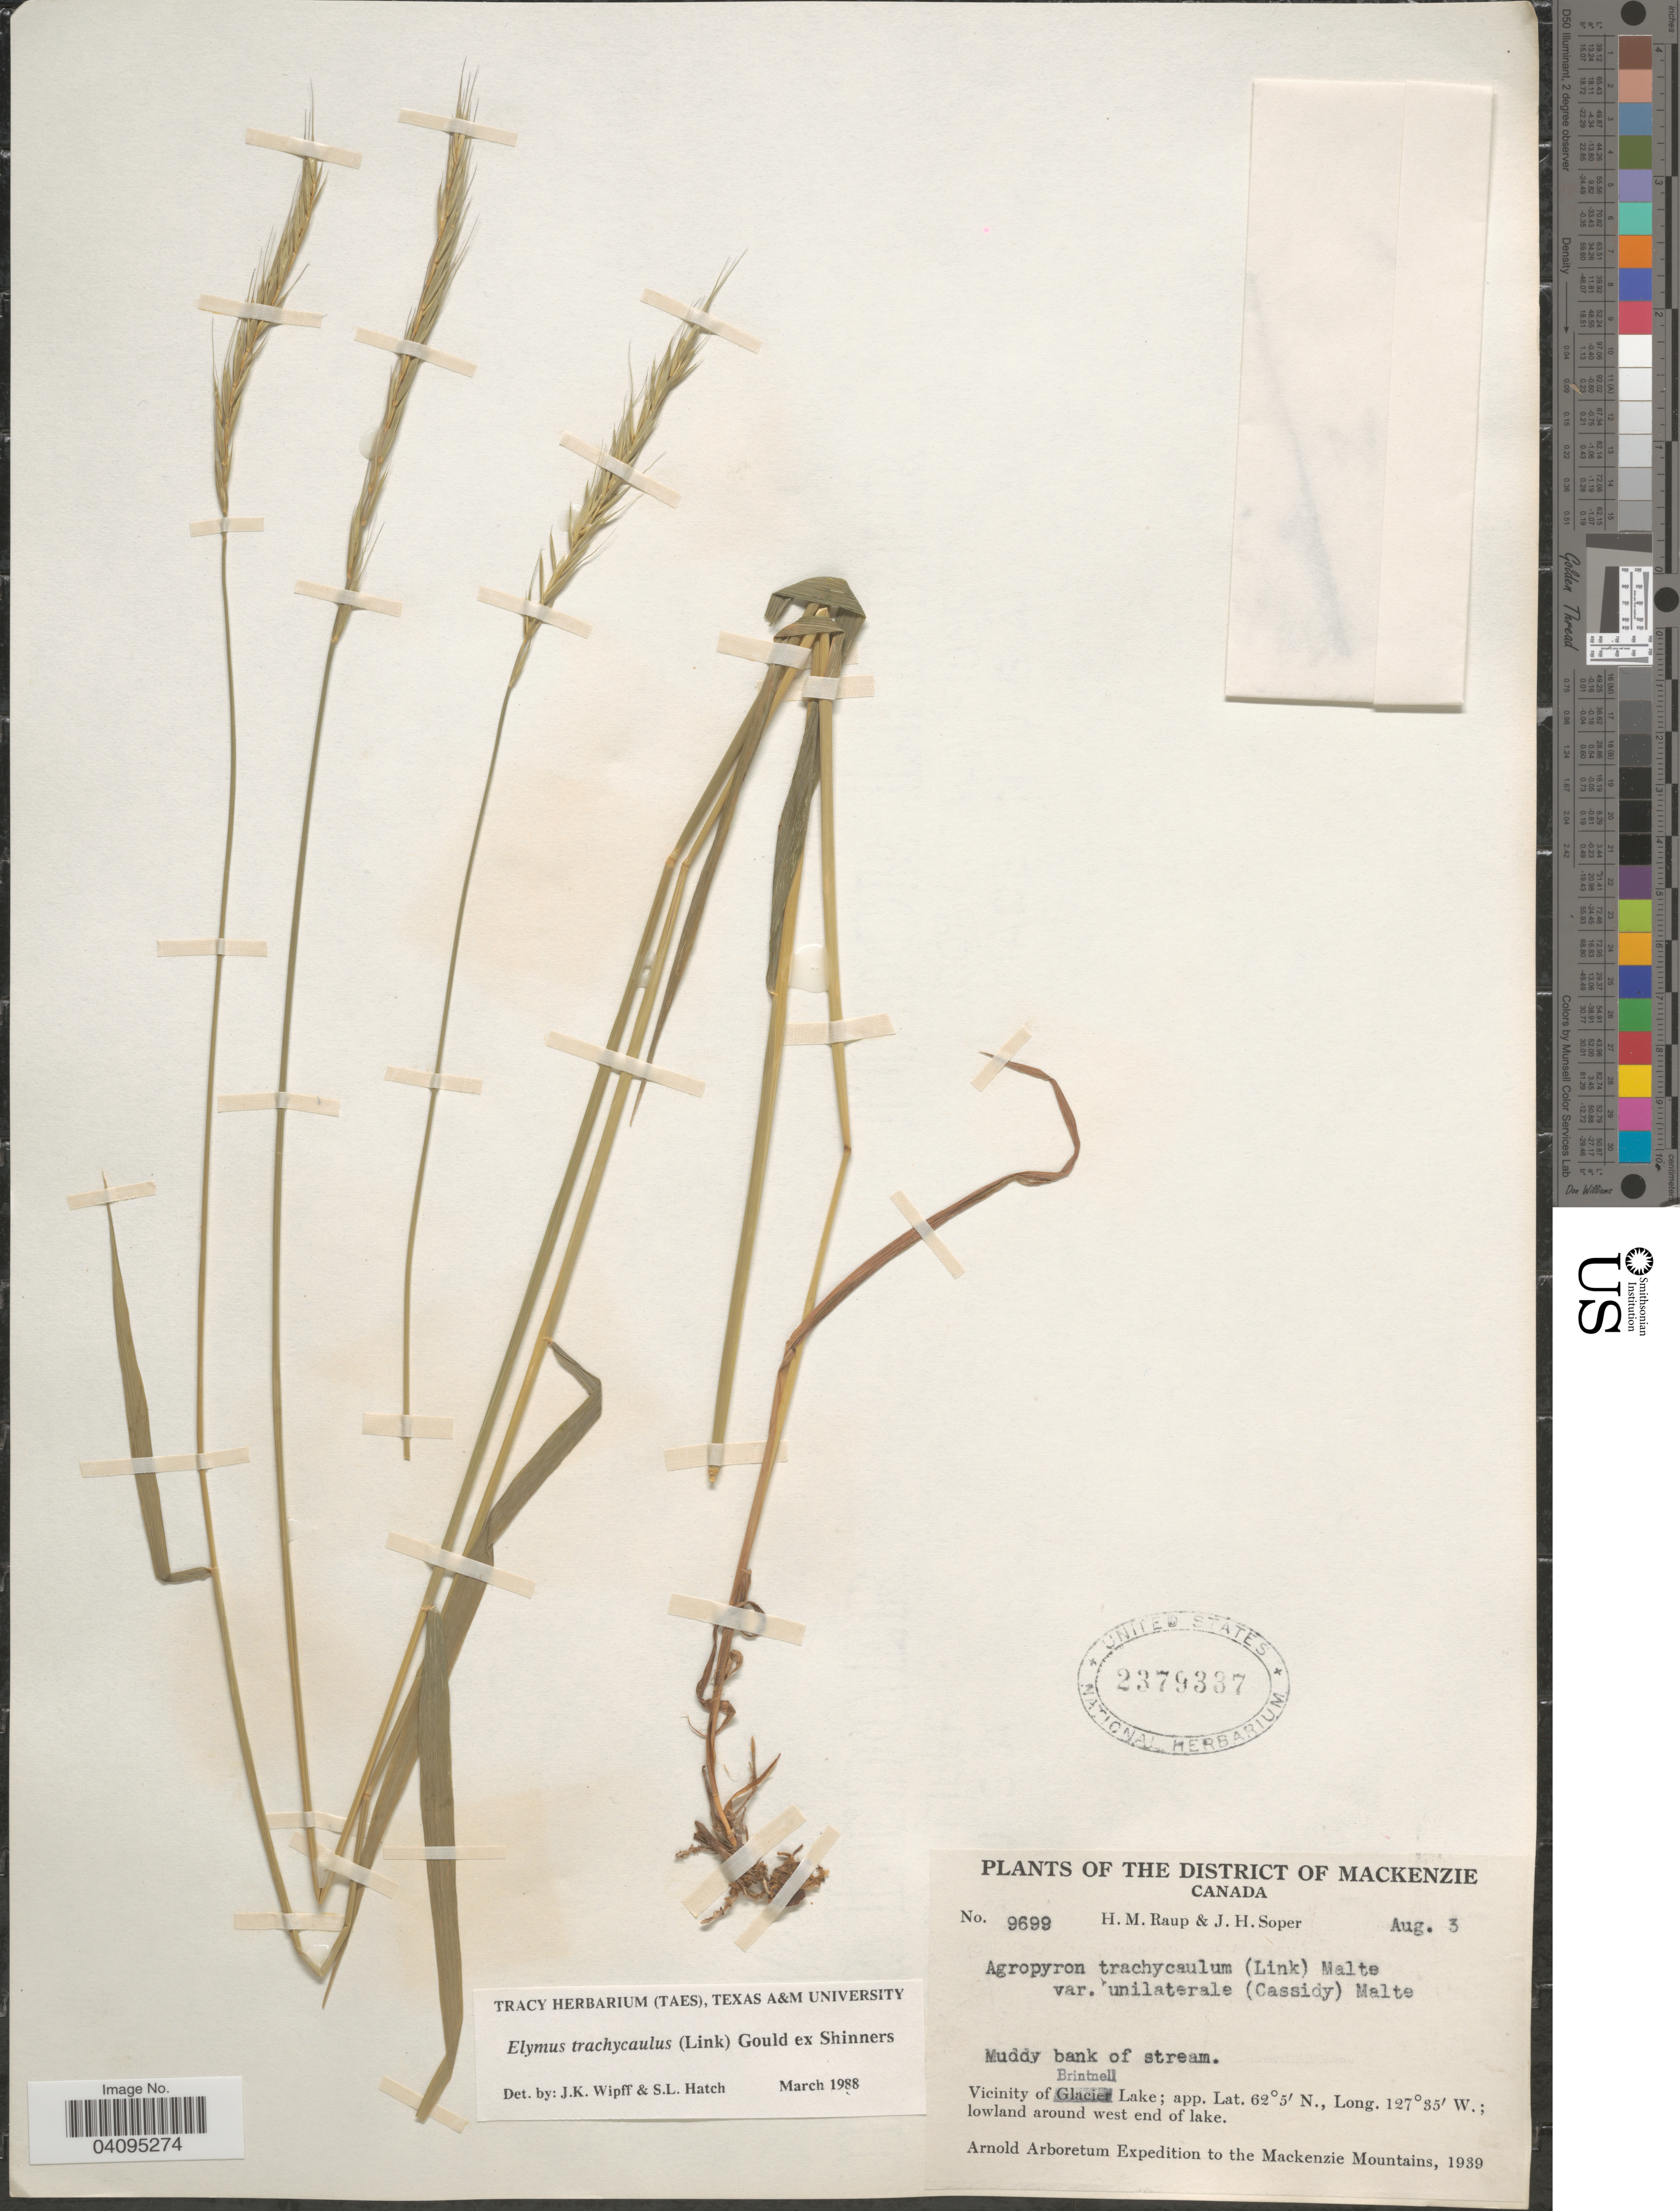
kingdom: Plantae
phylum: Tracheophyta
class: Liliopsida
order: Poales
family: Poaceae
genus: Elymus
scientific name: Elymus trachycaulus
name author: (Link) Gould ex Shinners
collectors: H. Raup & J. H. Soper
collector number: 9699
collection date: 1939-08-03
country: Canada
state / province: Alberta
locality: The District of Mackenzie. Vicinity of Brintnell Lake; lowland around west end of lake. Arnold Arboretum Expedition to the Mackenzie Mountains, 1939.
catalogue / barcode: US 2379337